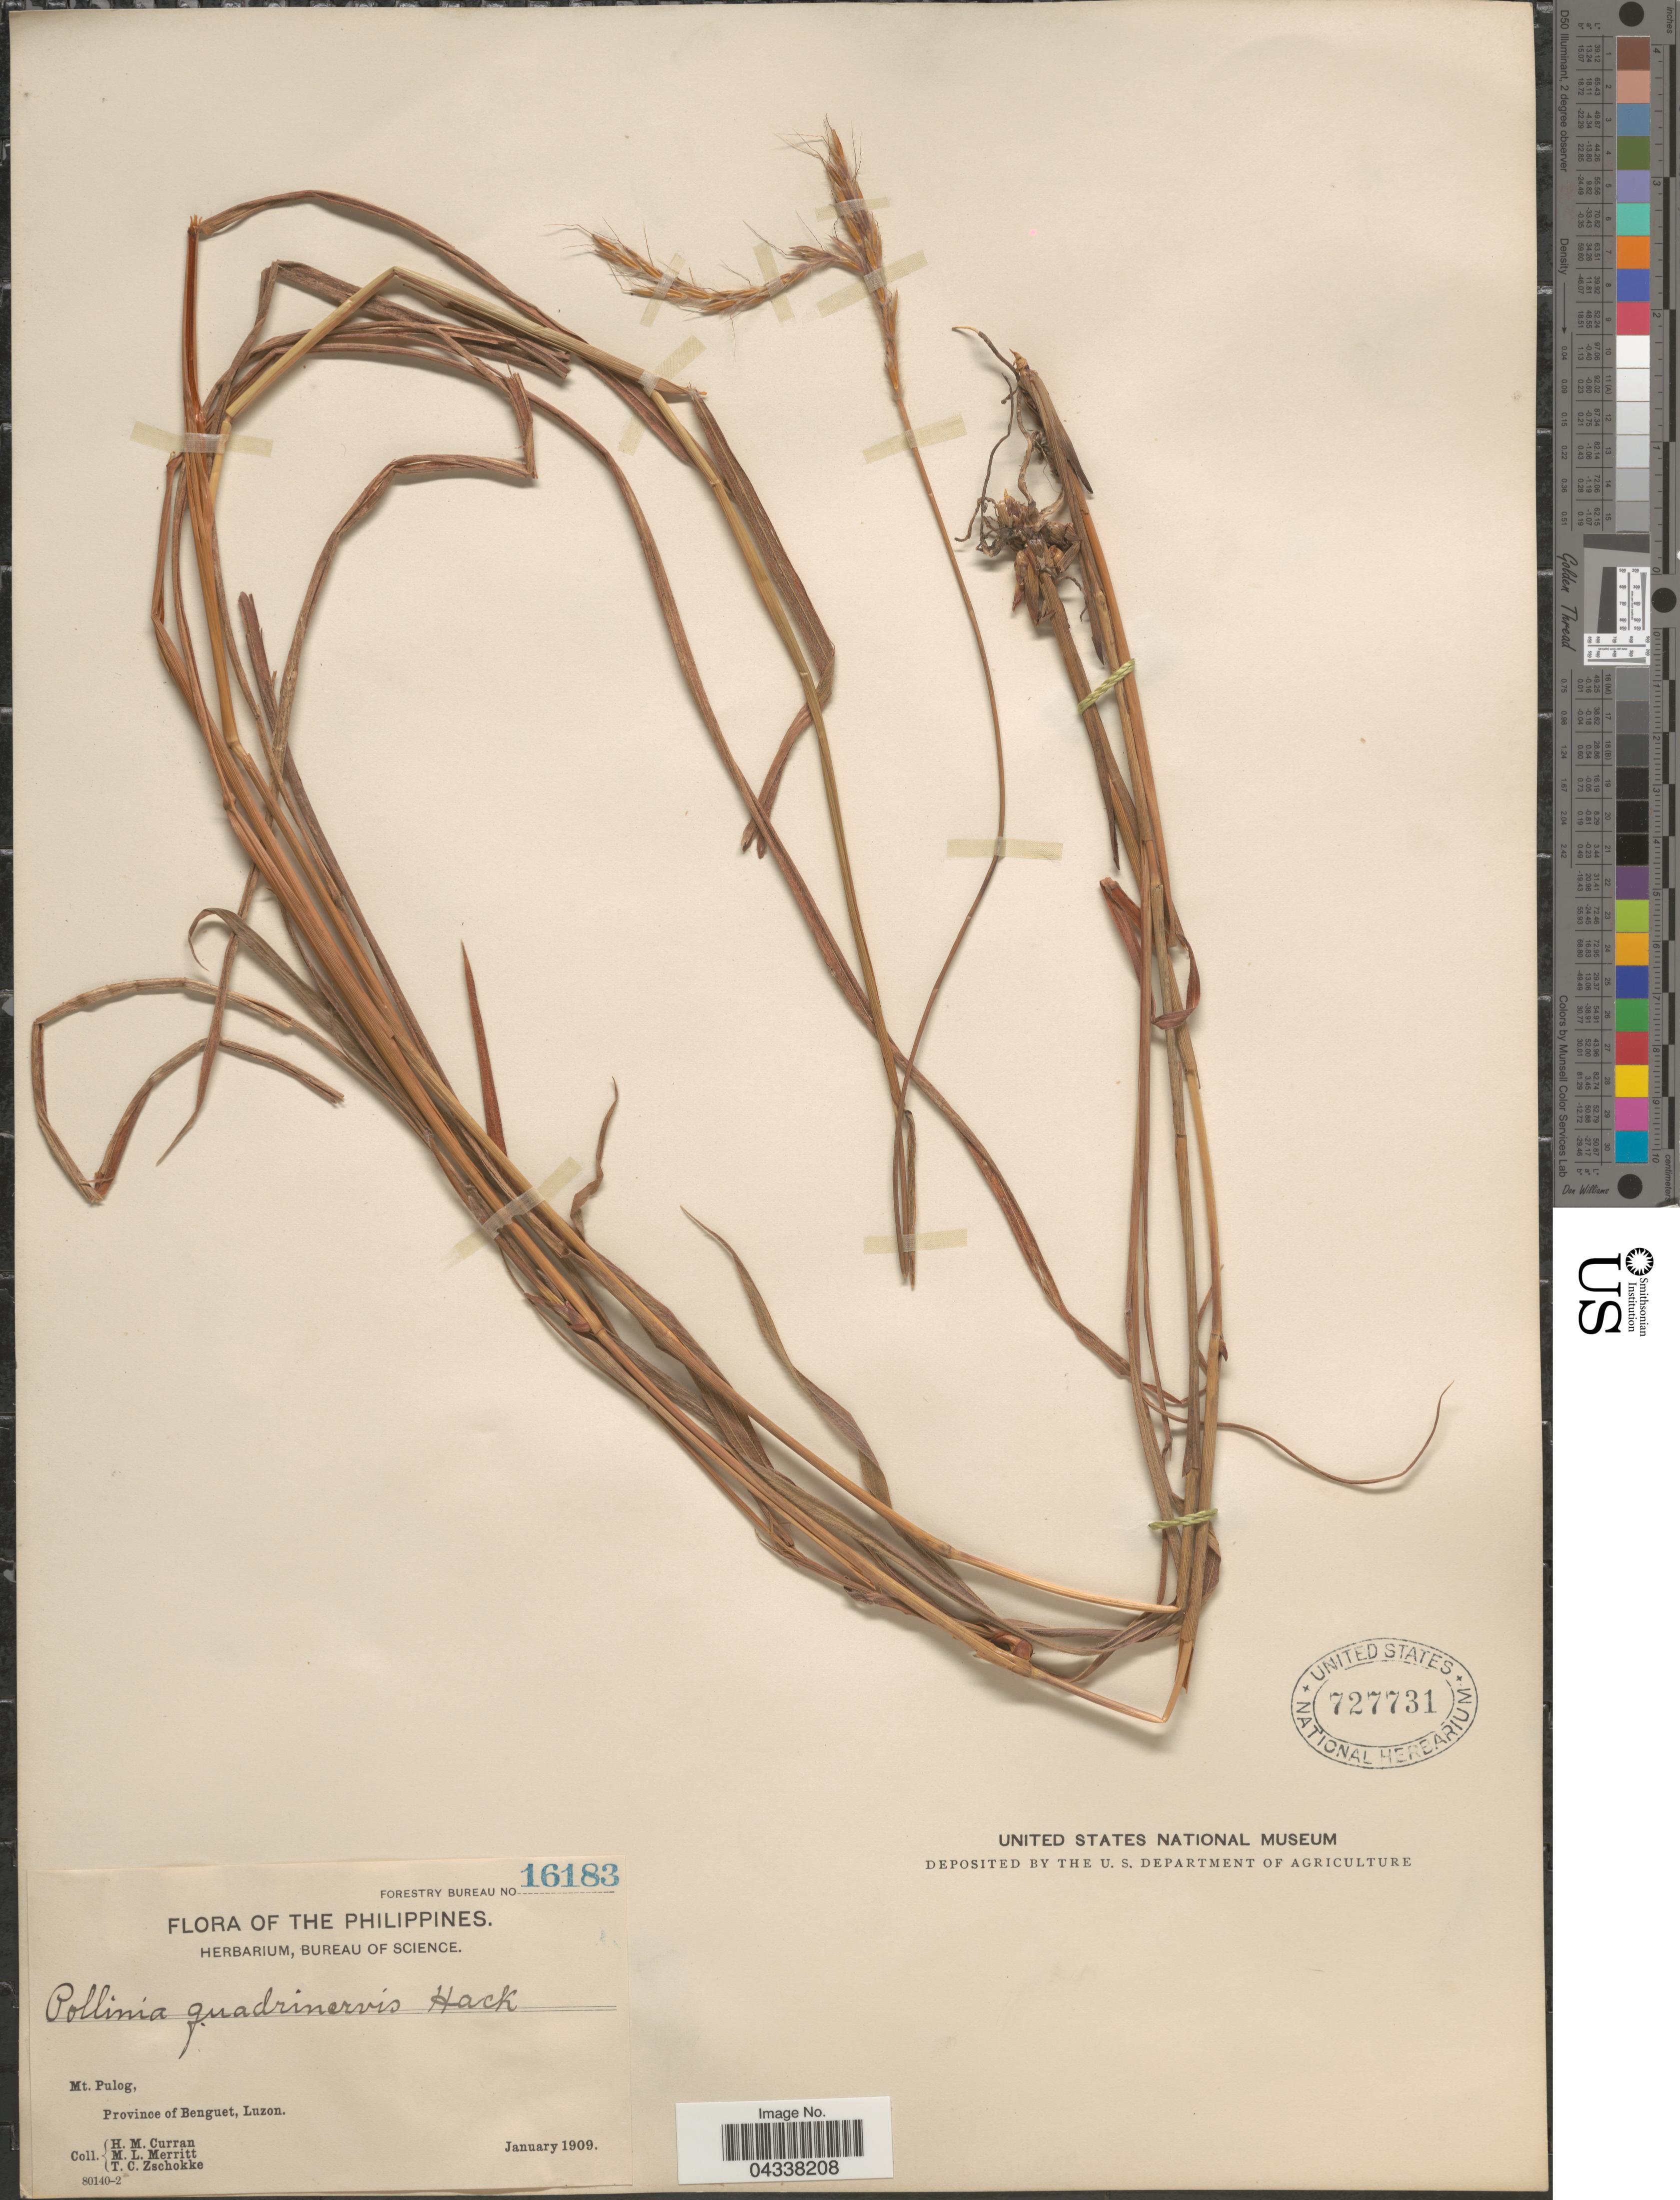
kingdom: Plantae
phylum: Tracheophyta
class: Liliopsida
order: Poales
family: Poaceae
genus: Pseudopogonatherum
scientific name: Pseudopogonatherum quadrinerve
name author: (Hack.) Ohwi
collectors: H. M. Curran, M. L. Merritt & T. C. Zschokke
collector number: Forestry Bureau 16183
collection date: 1909-01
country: Philippines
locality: Mt. Pulog, Province of Benguet, Luzon.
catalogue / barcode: US 727731